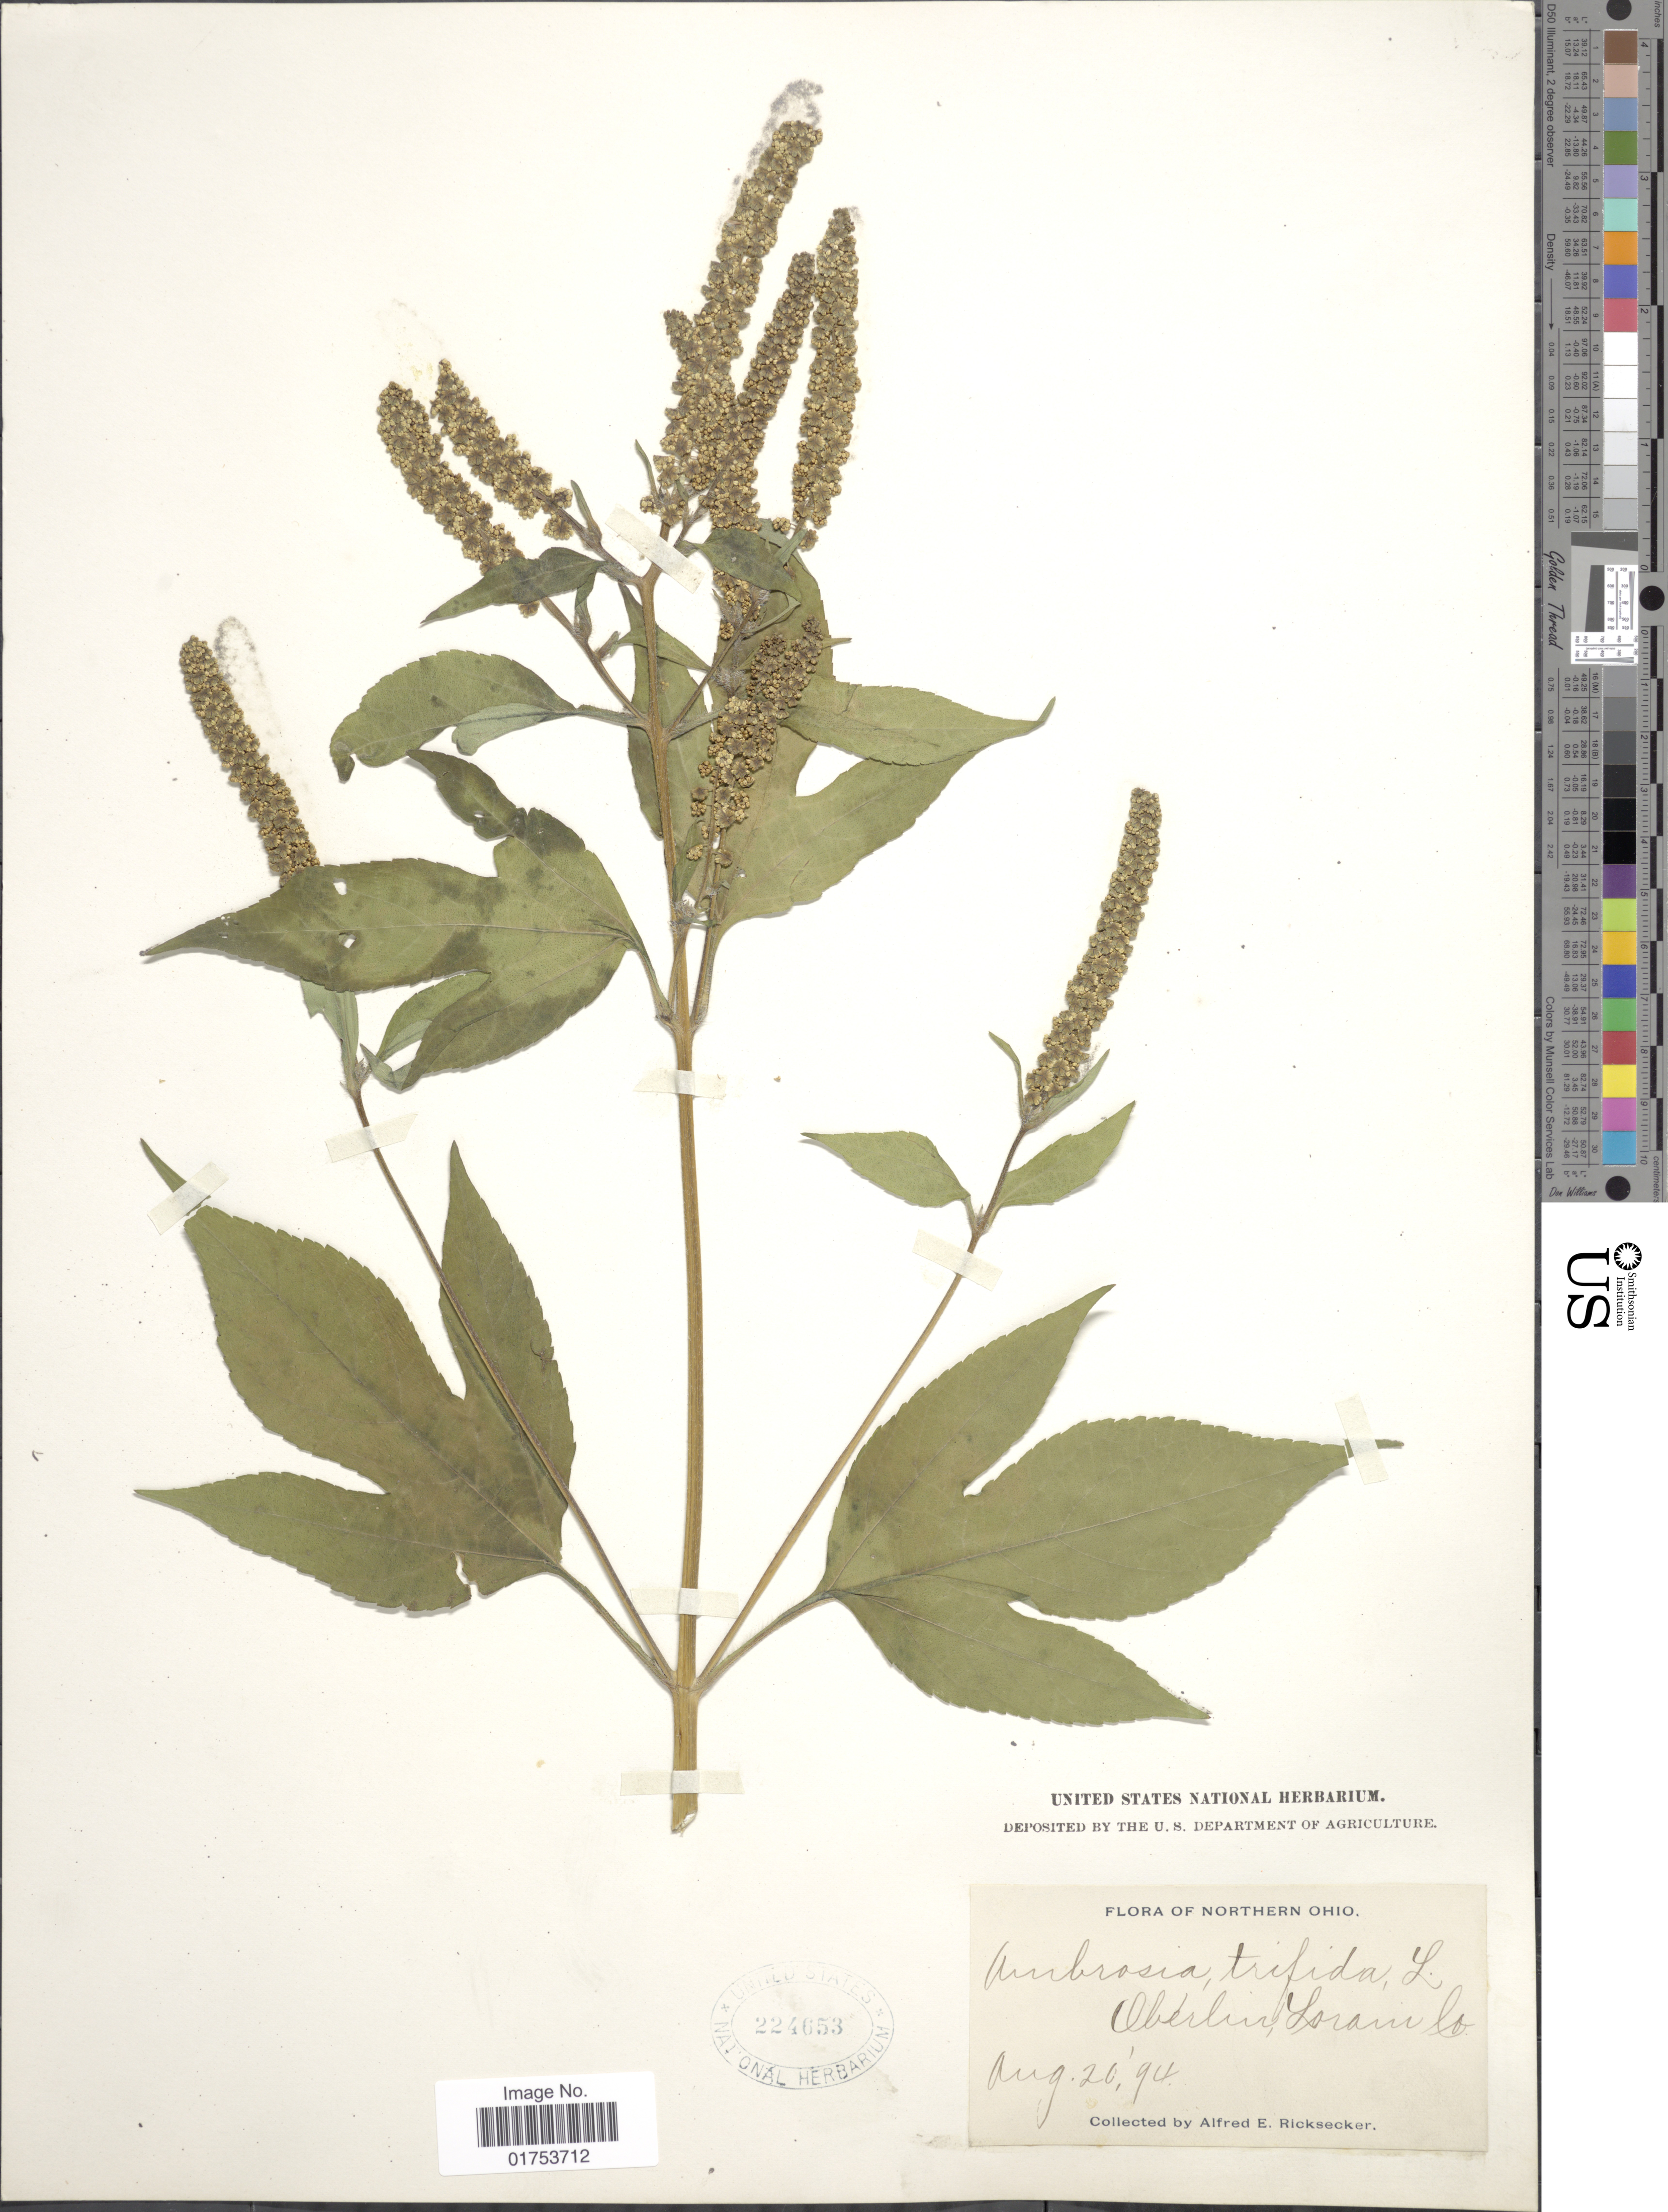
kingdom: Plantae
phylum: Tracheophyta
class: Magnoliopsida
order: Asterales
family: Asteraceae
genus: Ambrosia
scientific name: Ambrosia trifida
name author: L.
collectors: A. E. Ricksecker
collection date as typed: Transcribed d/m/y: 26/8/94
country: United States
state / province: Ohio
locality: Northern Ohio, Oberlin, Loran Co.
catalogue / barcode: US 224653